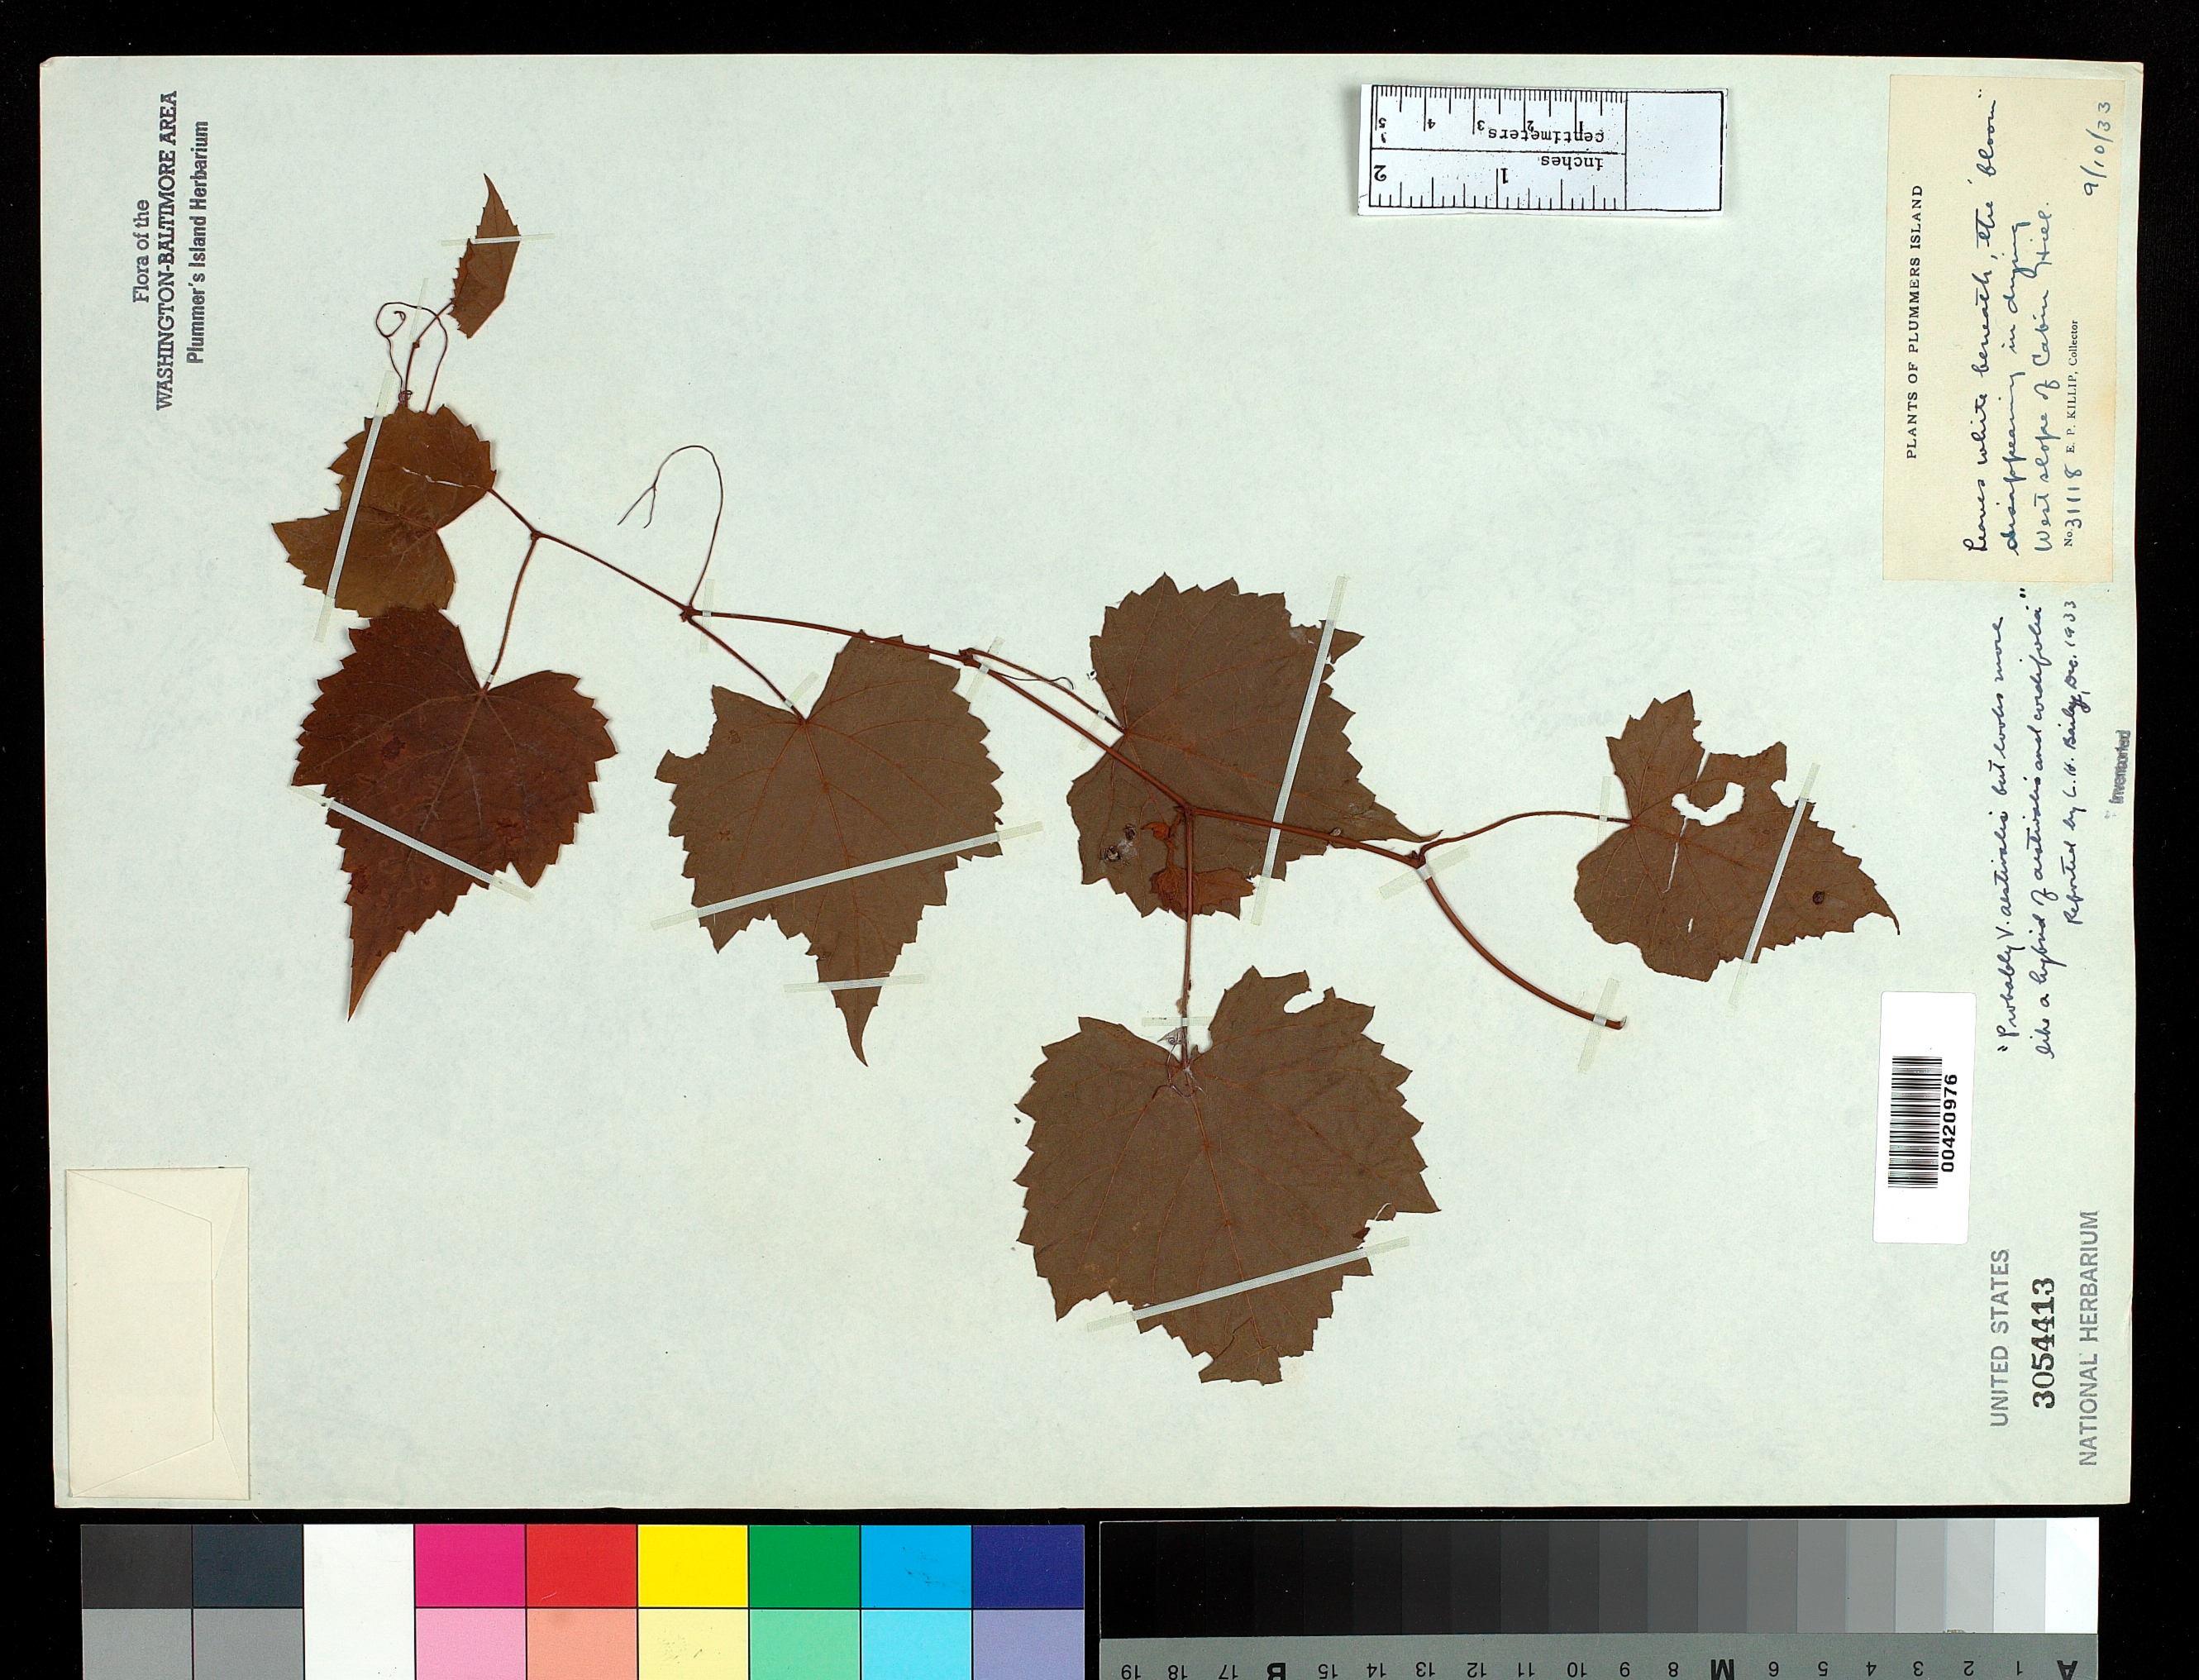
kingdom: Plantae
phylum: Tracheophyta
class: Magnoliopsida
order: Vitales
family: Vitaceae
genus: Vitis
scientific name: Vitis aestivalis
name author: Michx.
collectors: E. P. Killip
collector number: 31118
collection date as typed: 10 Sep 1933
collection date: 1933-09-10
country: United States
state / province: Maryland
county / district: Montgomery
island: Plummers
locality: Plummer's Island; west slope of Cabin Hill C. & O. Canal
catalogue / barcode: US 3054413